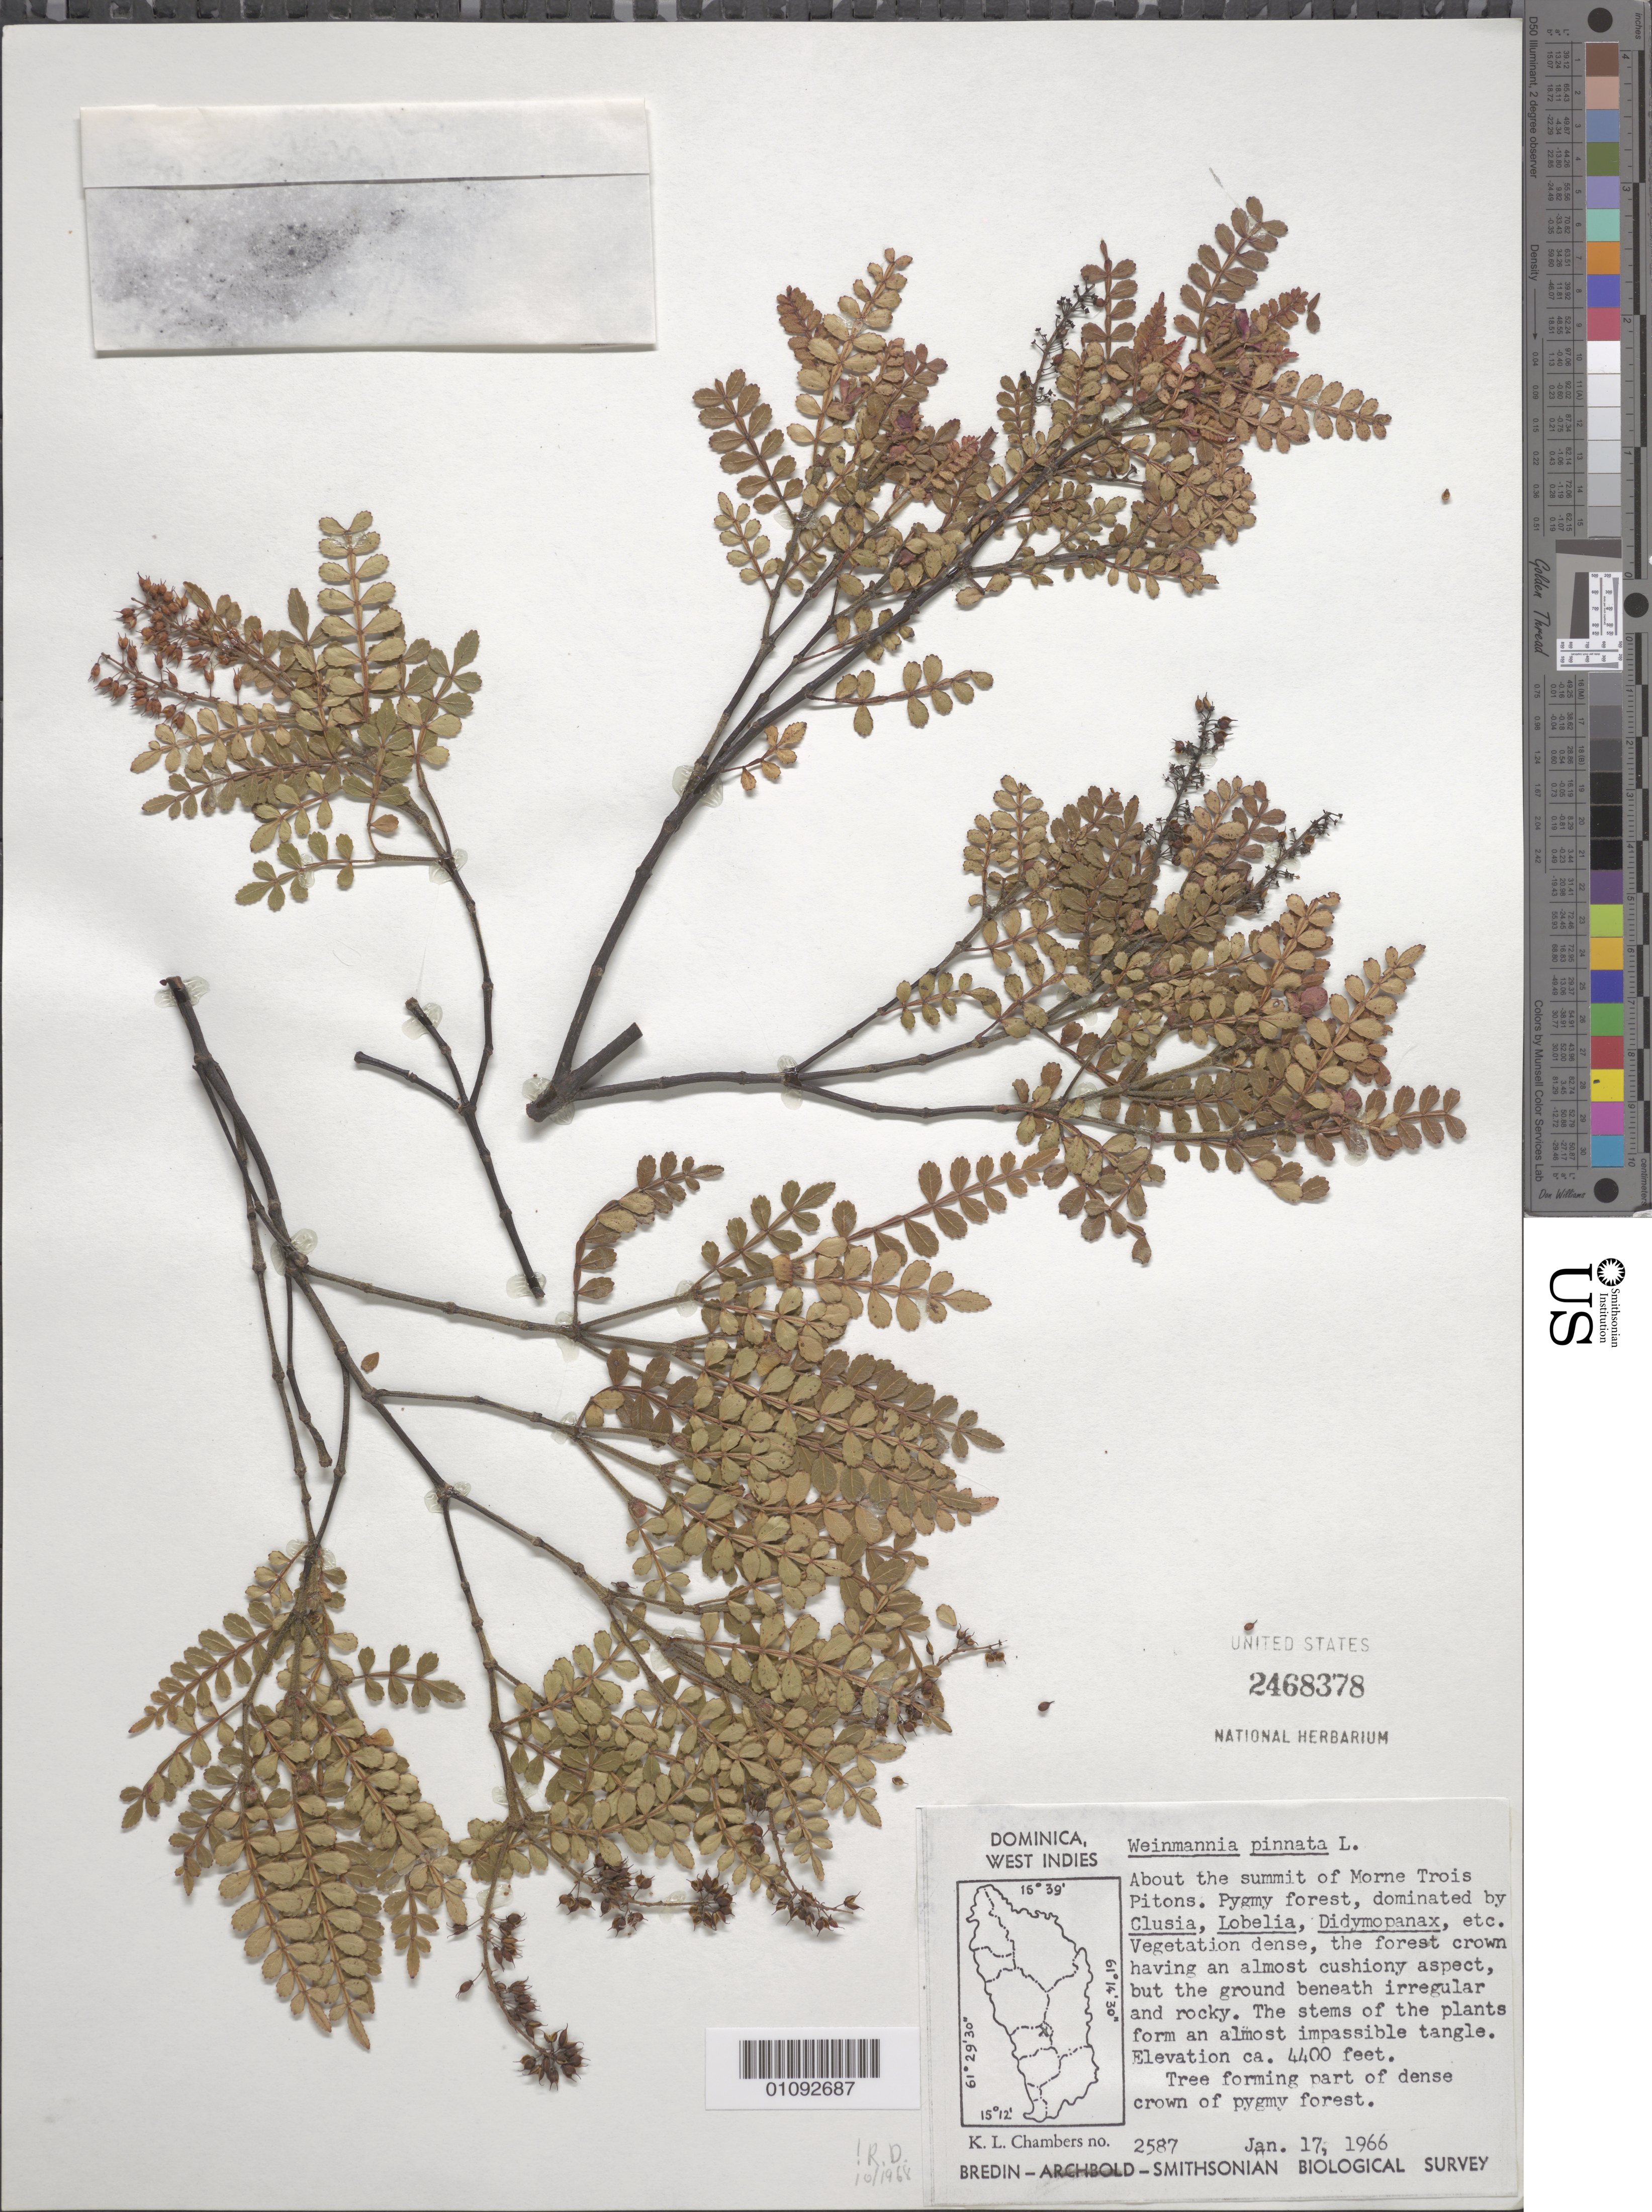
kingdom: Plantae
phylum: Tracheophyta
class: Magnoliopsida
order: Oxalidales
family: Cunoniaceae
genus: Weinmannia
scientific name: Weinmannia pinnata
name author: L.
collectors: K. L. Chambers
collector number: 2587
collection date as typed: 17 Jan 1966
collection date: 1966-01-17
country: Dominica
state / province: St. Paul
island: Dominica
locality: About the summit of Morne Trois Pitons.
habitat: Pygmy forest, dominated by Clusia, Lobelia, Didymopanax, etc. Vegetation dense, the forest crown having an almost cushiony aspect, but the ground beneath irregular and rocky. The stems of the plants form an almost impassible tangle.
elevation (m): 1341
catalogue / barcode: US 2468378